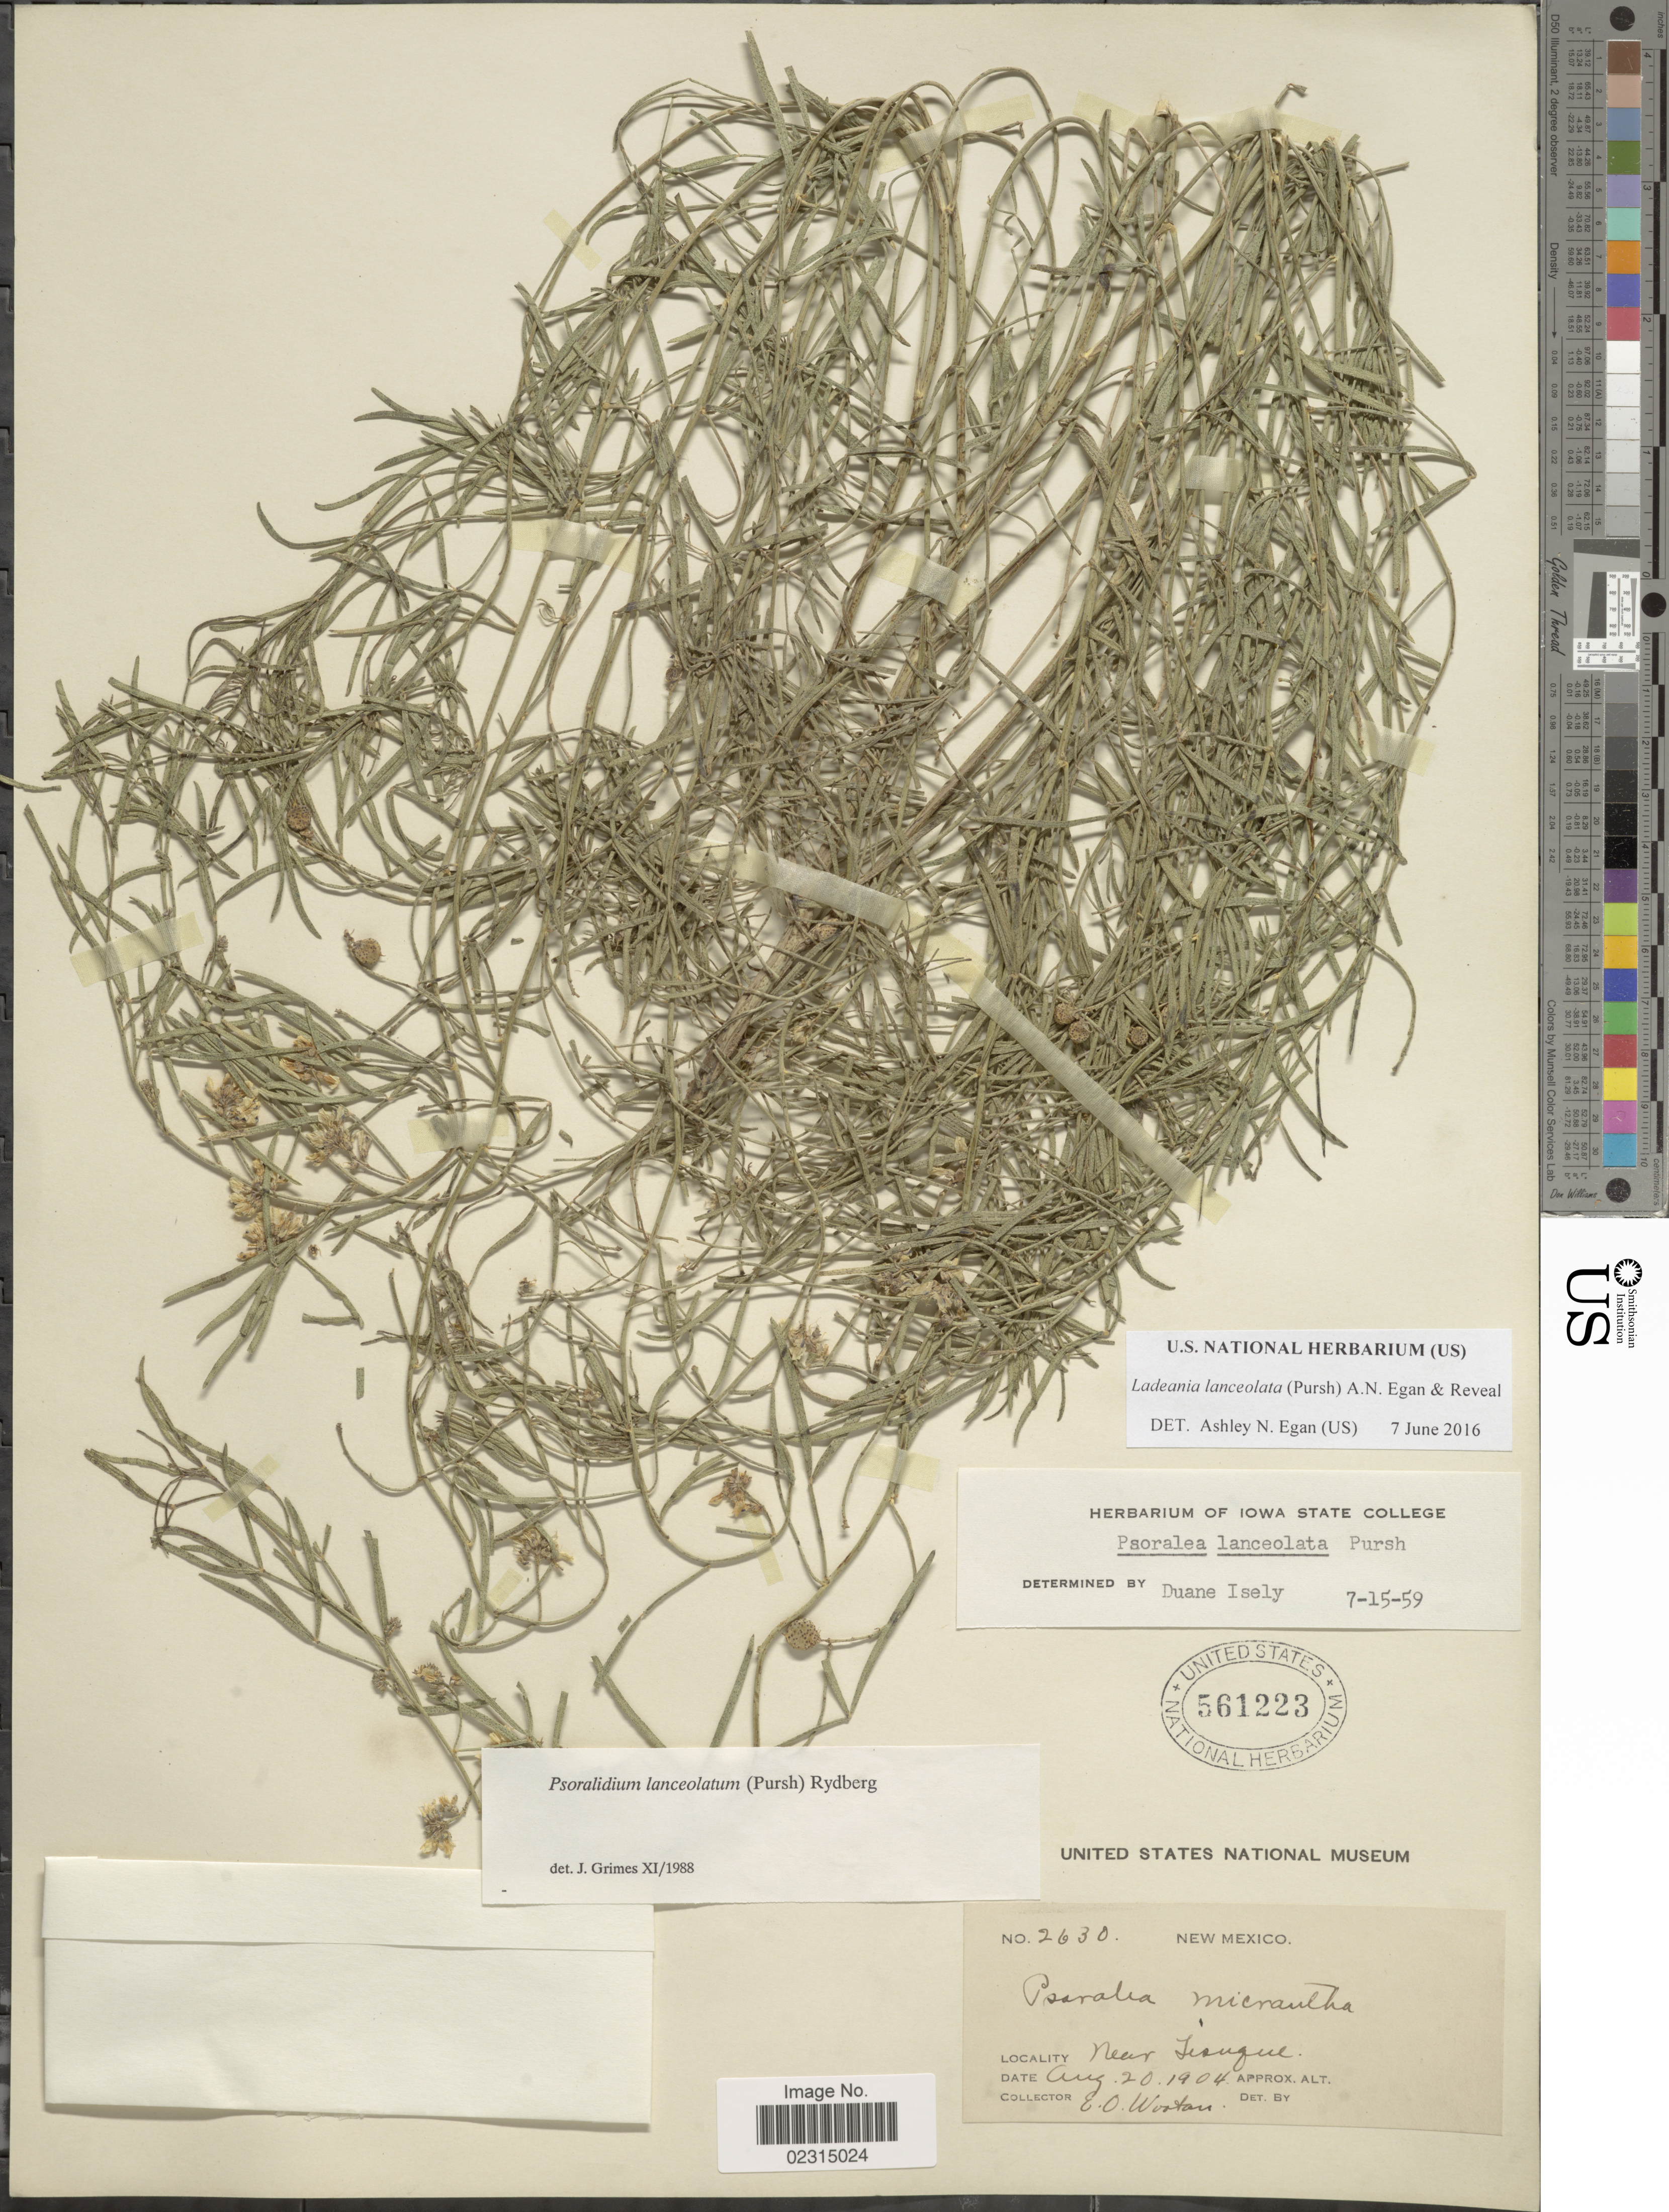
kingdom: Plantae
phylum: Tracheophyta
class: Magnoliopsida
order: Fabales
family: Fabaceae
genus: Ladeania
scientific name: Ladeania lanceolata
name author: (Pursh) A.N. Egan & Reveal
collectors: E. O. Wooton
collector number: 2630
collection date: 1904-08-20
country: United States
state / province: New Mexico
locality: Near Tesuque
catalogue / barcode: US 561223